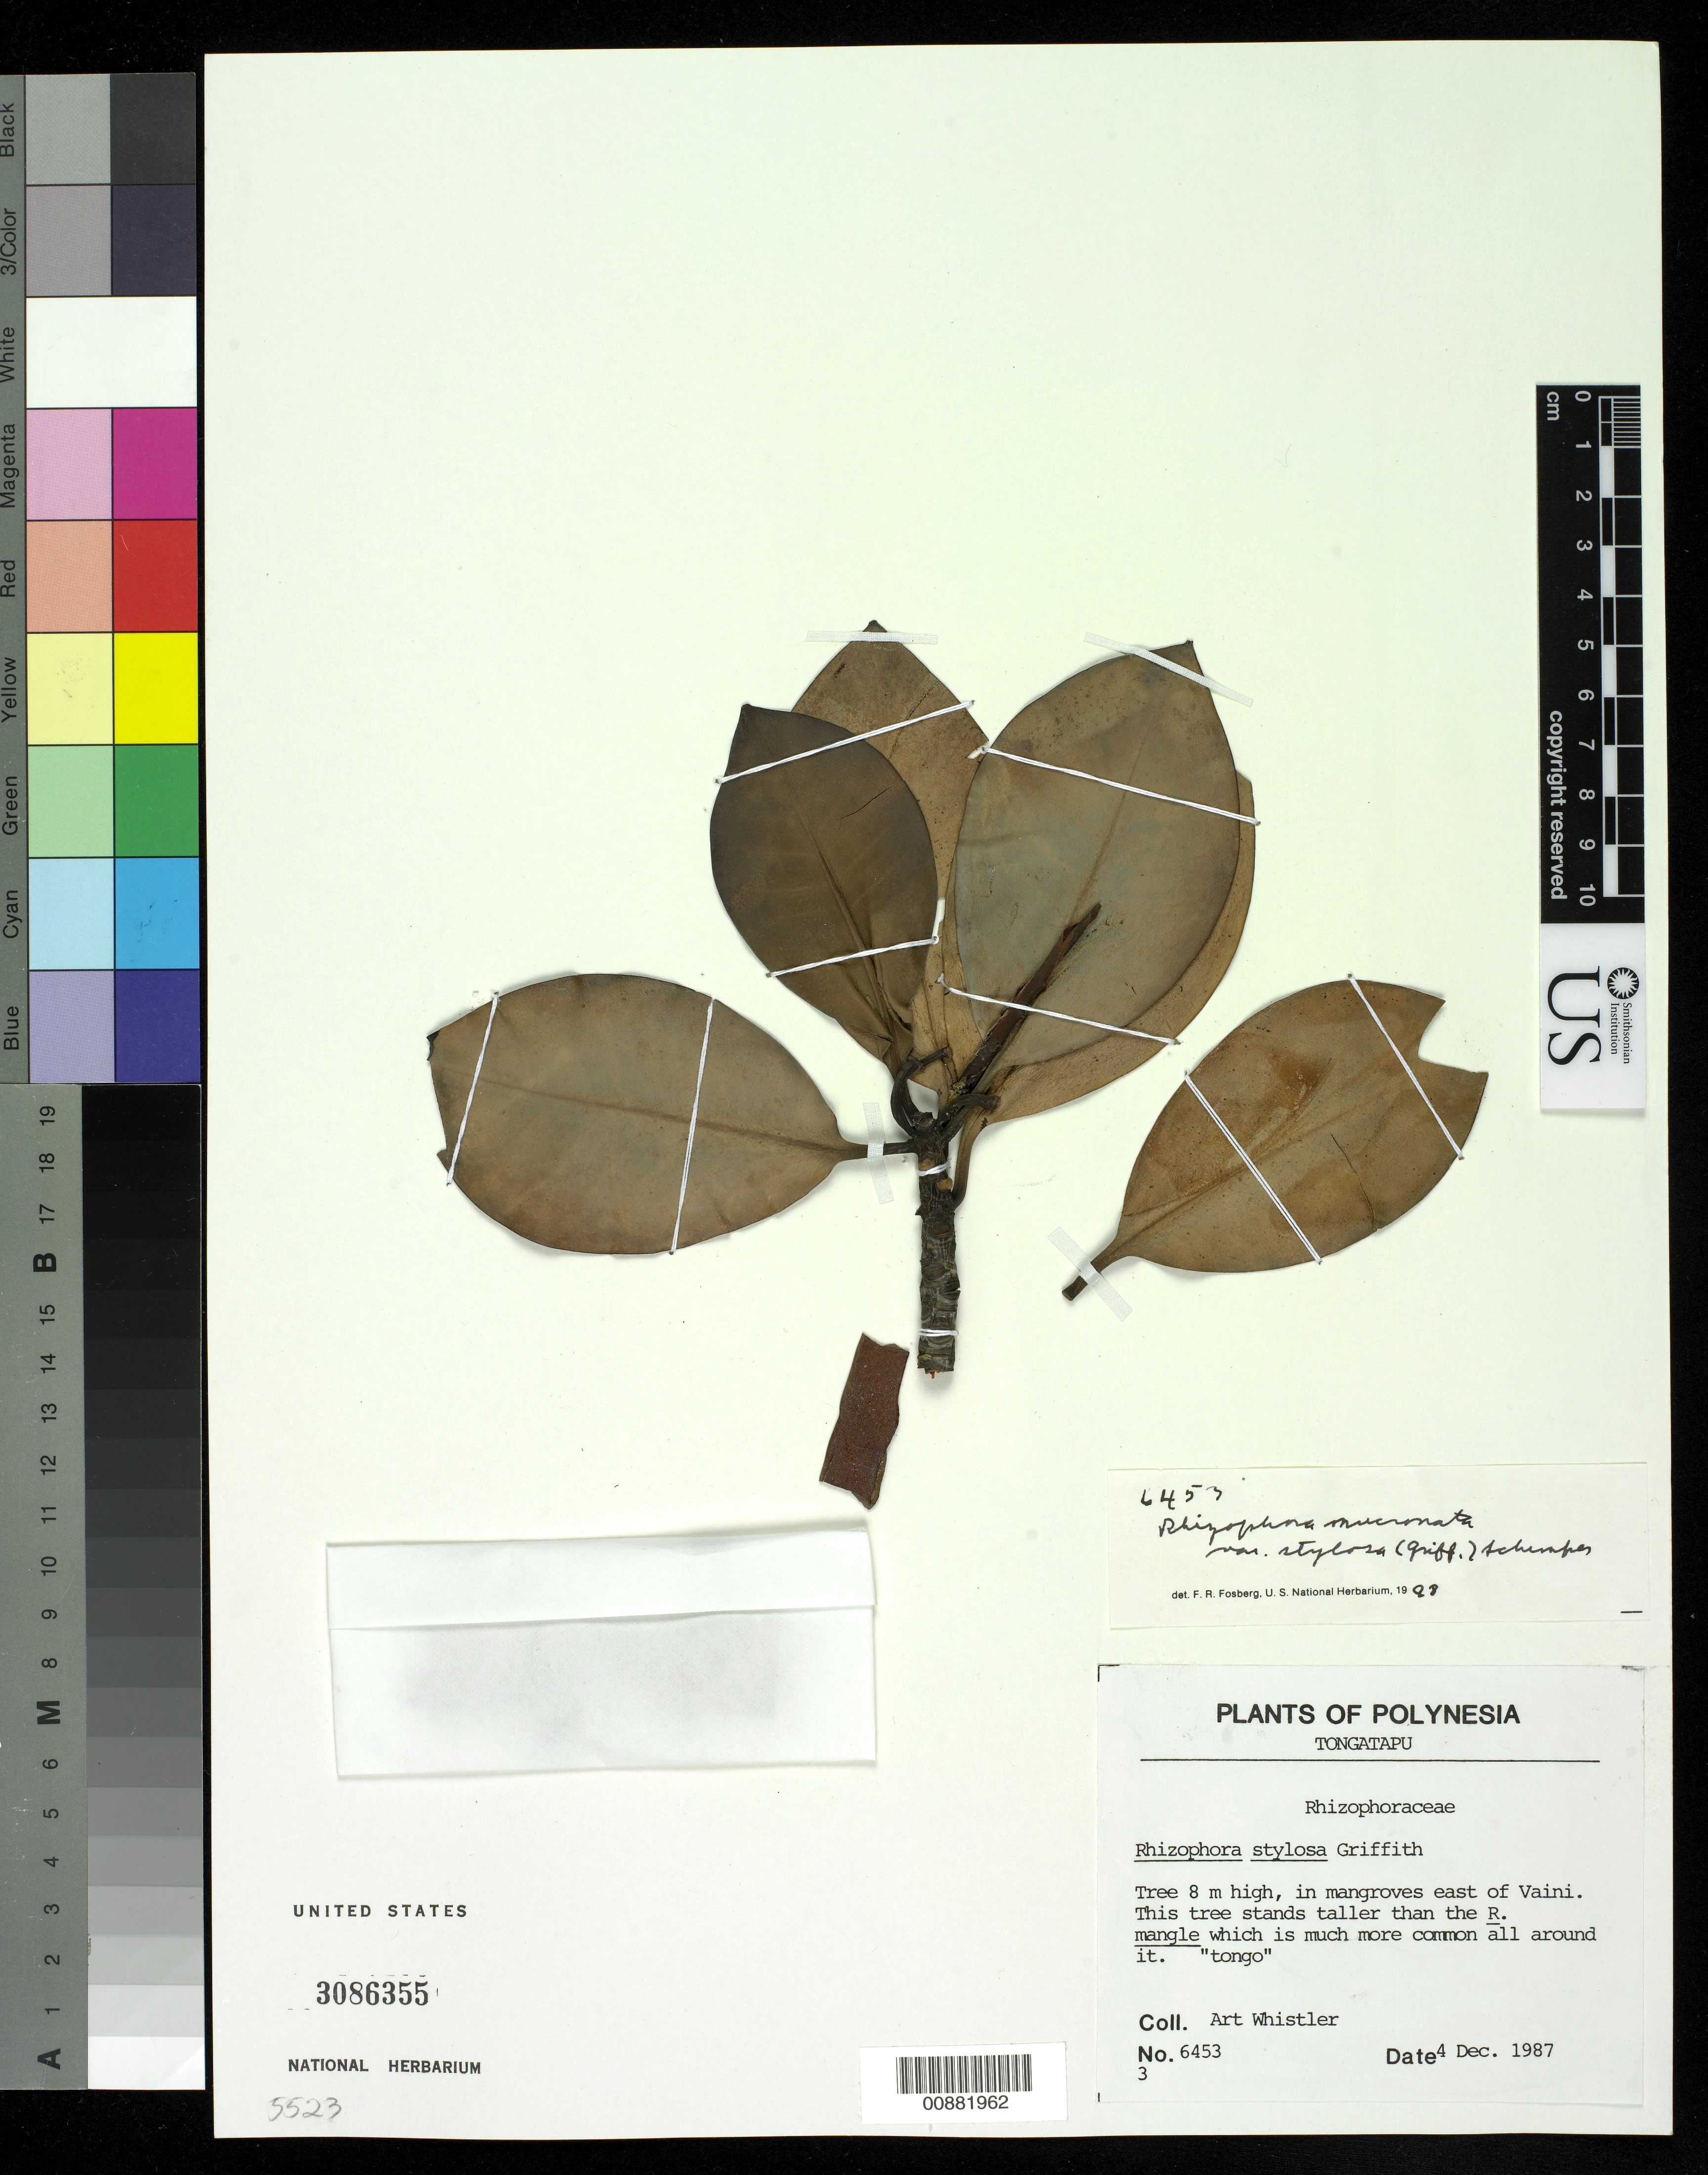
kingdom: Plantae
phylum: Tracheophyta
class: Magnoliopsida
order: Malpighiales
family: Rhizophoraceae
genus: Rhizophora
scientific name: Rhizophora mucronata var. stylosa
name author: Lam.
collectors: A. Whistler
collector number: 6553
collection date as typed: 04 Dec 1987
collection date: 1987-12-04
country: Tonga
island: Tongatapu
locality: east of Vaini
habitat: in mangroves east of Vaini.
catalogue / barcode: US 3086355